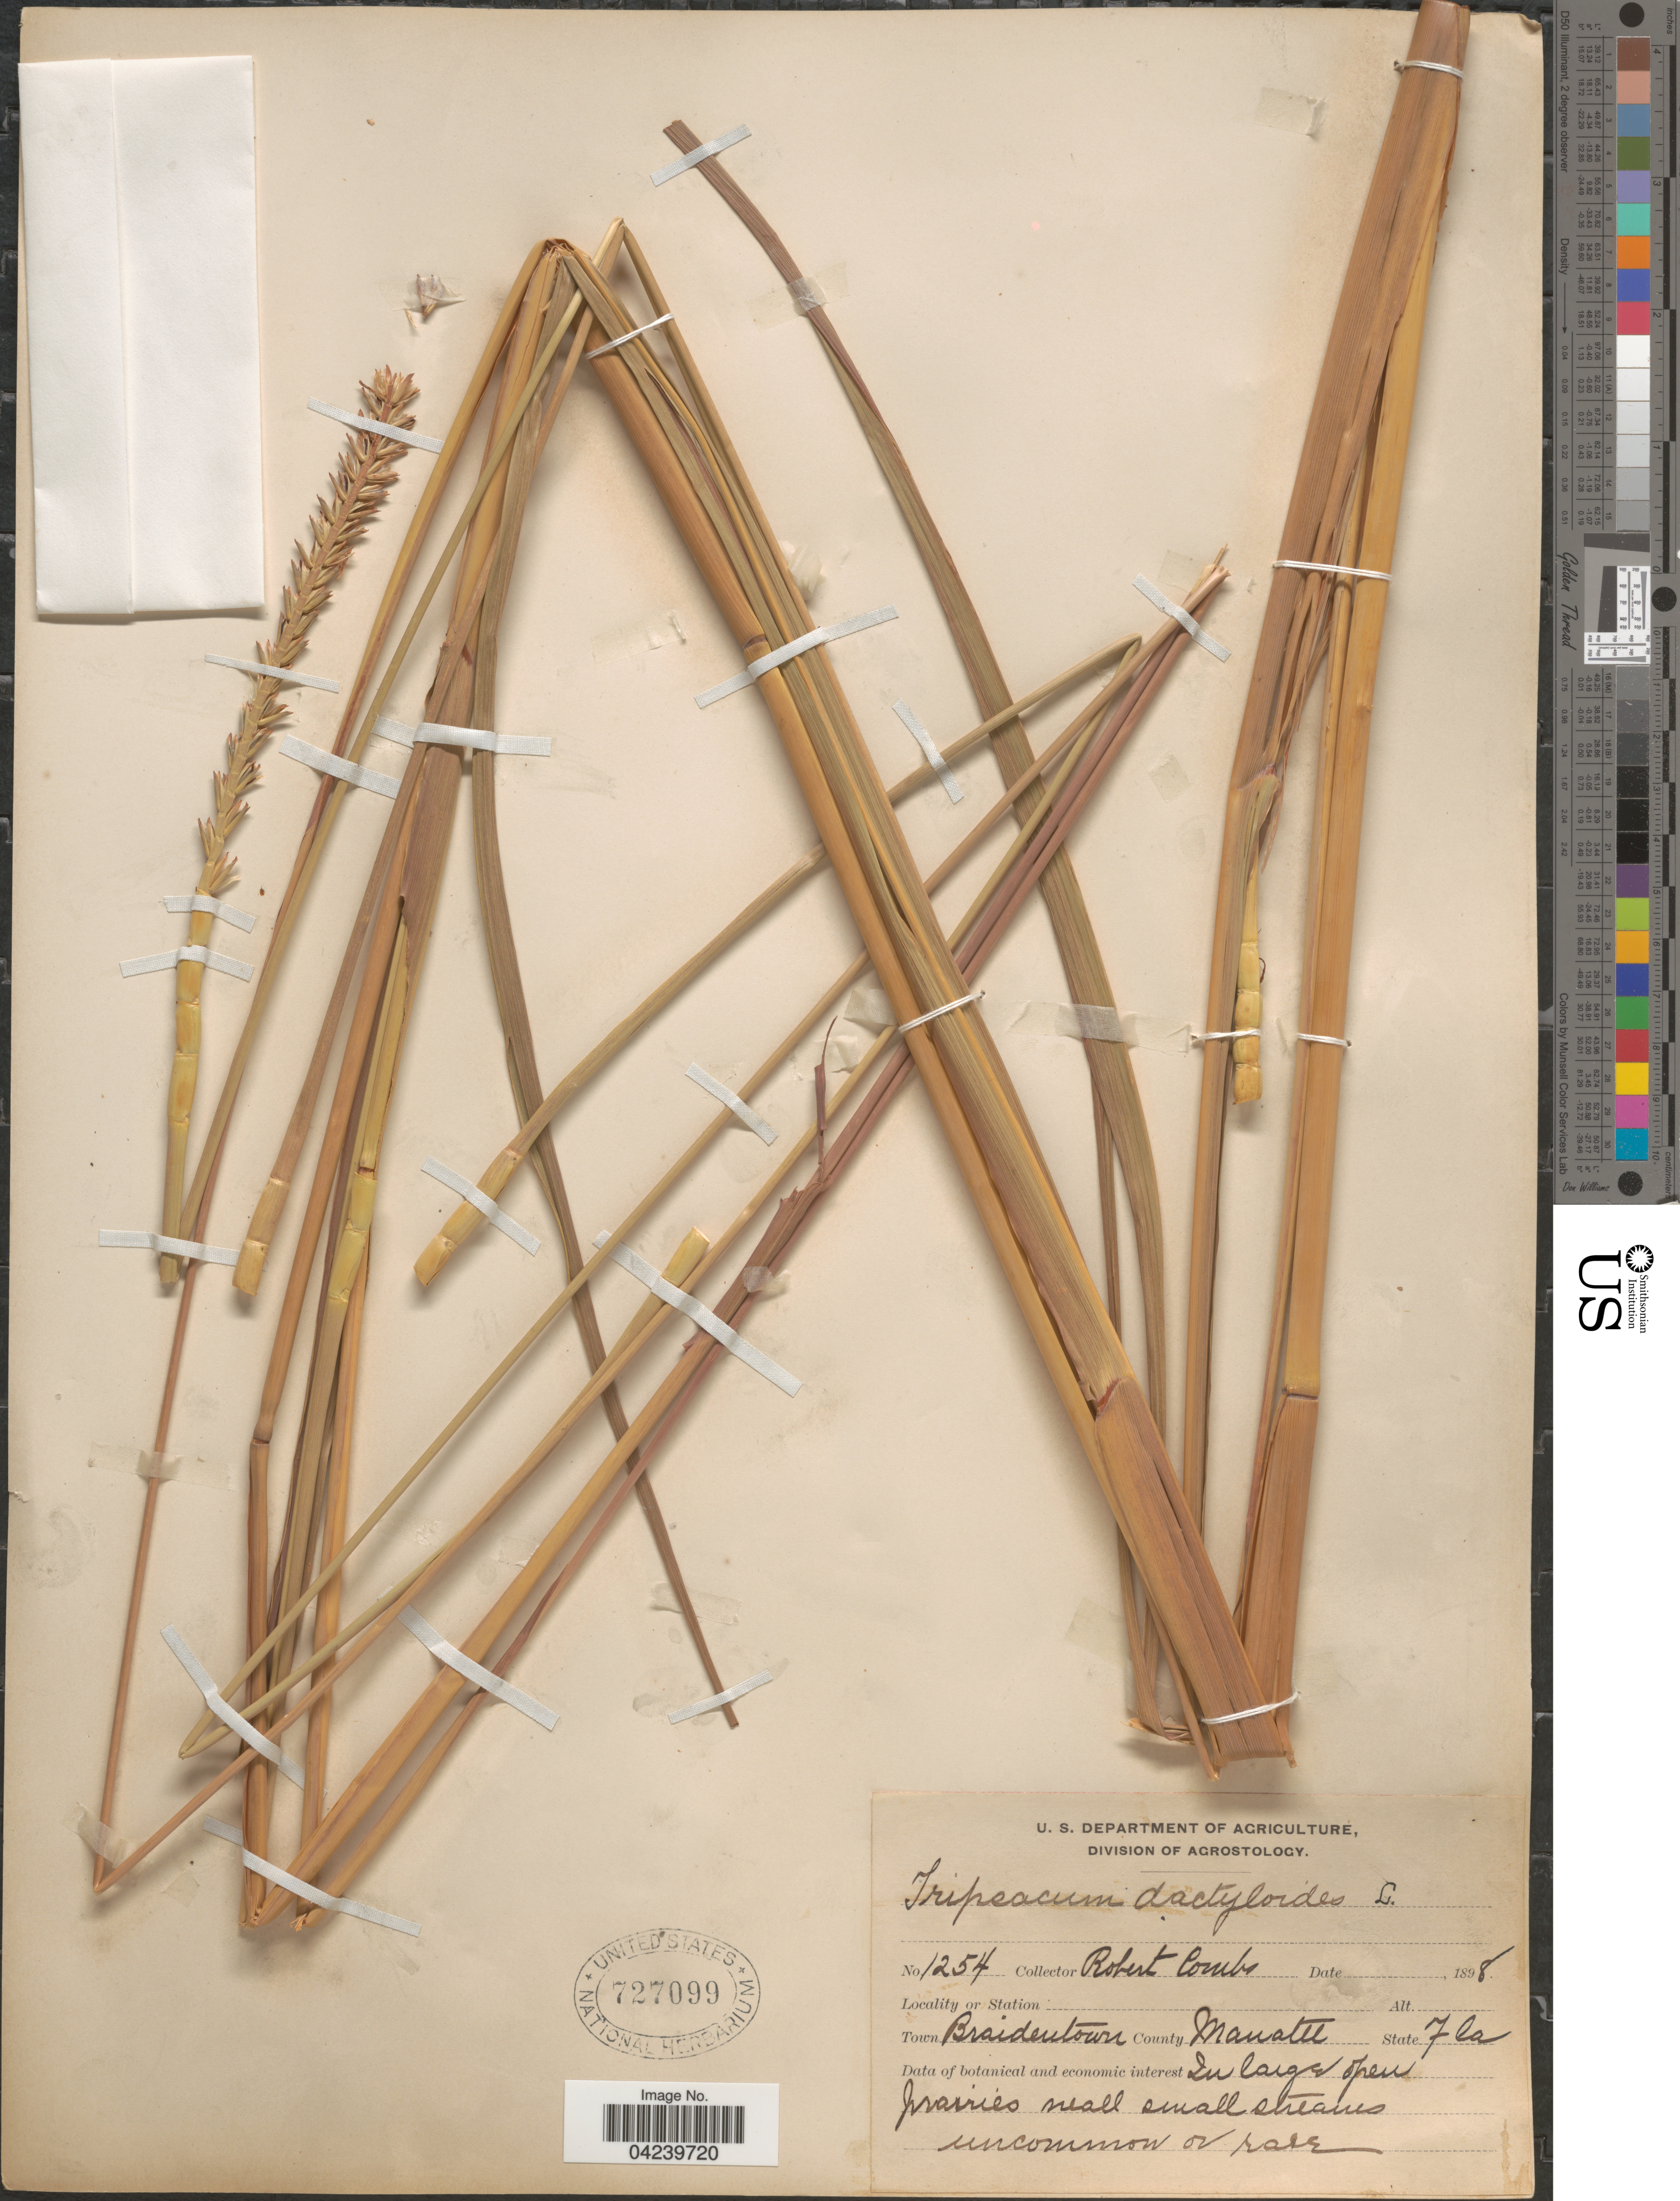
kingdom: Plantae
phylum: Tracheophyta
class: Liliopsida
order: Poales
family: Poaceae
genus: Tripsacum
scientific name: Tripsacum dactyloides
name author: (L.) L.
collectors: R. Combs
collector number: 1254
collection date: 1898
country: United States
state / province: Florida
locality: Town Braidentown. County Manatee.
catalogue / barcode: US 727099